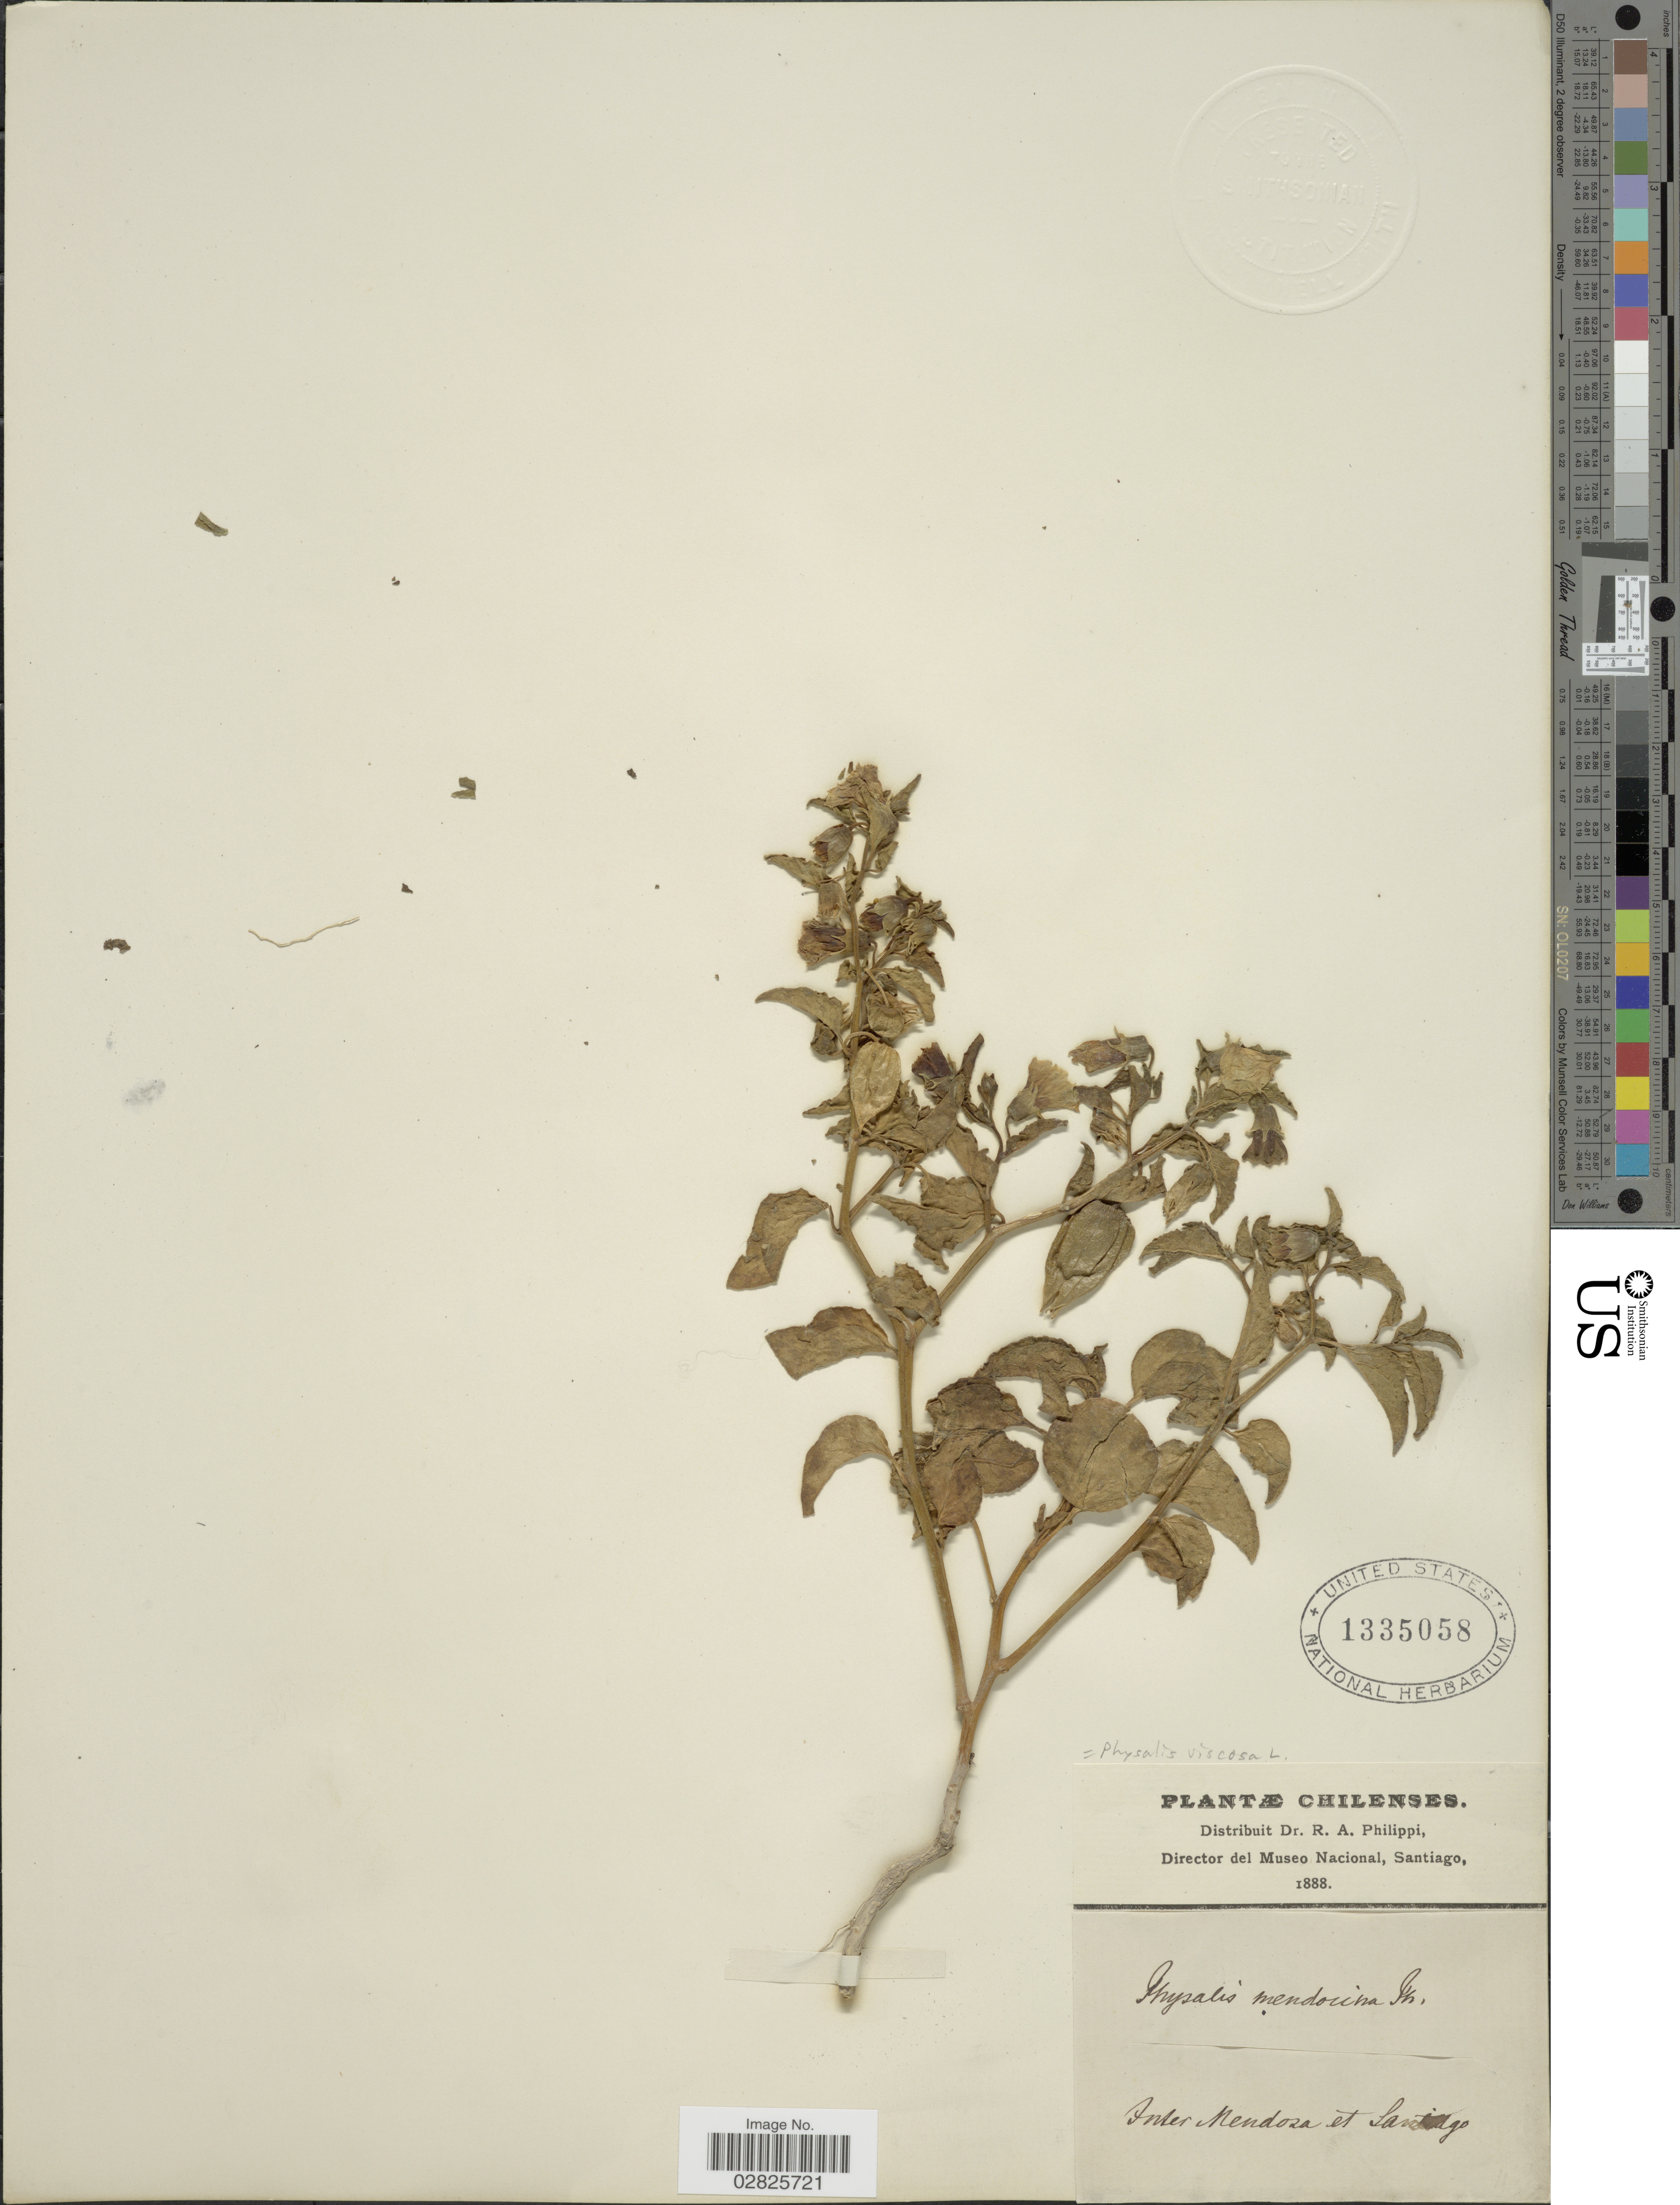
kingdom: Plantae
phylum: Tracheophyta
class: Magnoliopsida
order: Solanales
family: Solanaceae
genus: Physalis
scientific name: Physalis viscosa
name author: L.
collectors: R. A. Philippi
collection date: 1888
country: Chile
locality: Chilenses. Inter Mendoza et Santiago.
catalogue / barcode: US 1335058